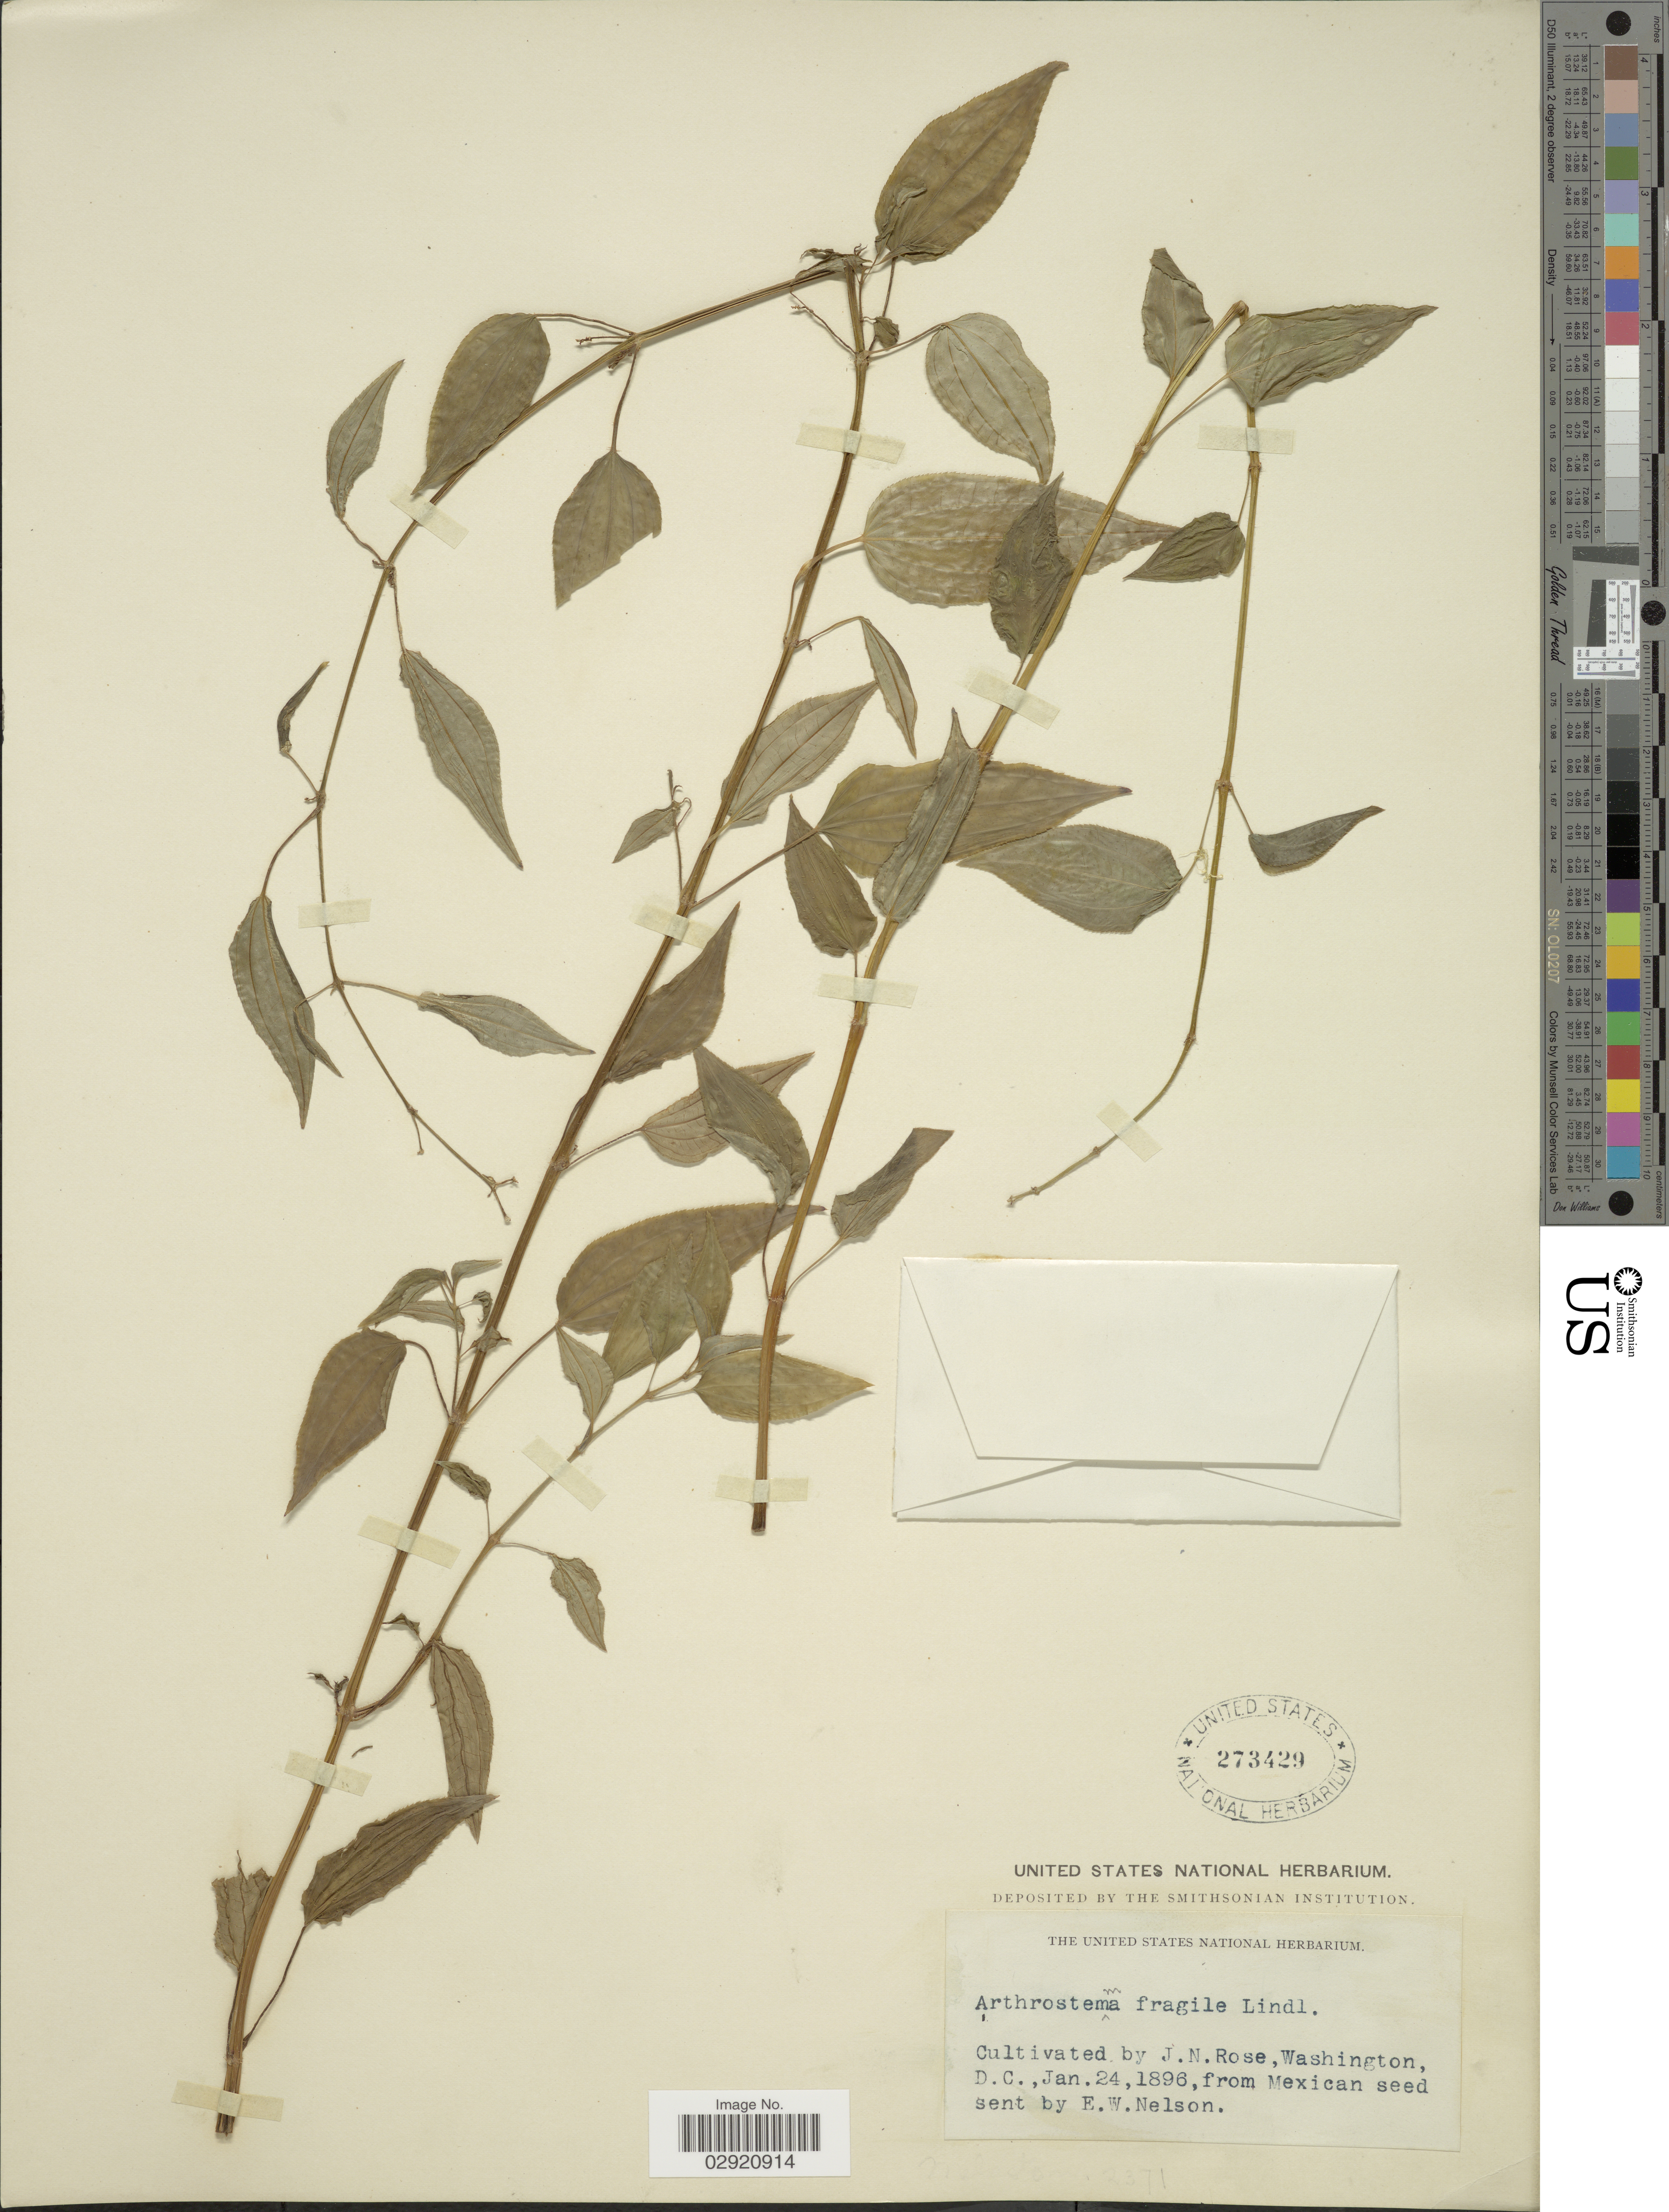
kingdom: Plantae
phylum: Tracheophyta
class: Magnoliopsida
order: Myrtales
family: Melastomataceae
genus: Arthrostemma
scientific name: Arthrostemma ciliatum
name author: Pav. ex D. Don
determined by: Strong, Mark T., (BOT), Smithsonian Institution - National Museum of Natural History (UNITED STATES)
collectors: J. N. Rose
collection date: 1896-01-24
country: United States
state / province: District of Columbia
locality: Washington, D. C.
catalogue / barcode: US 273429